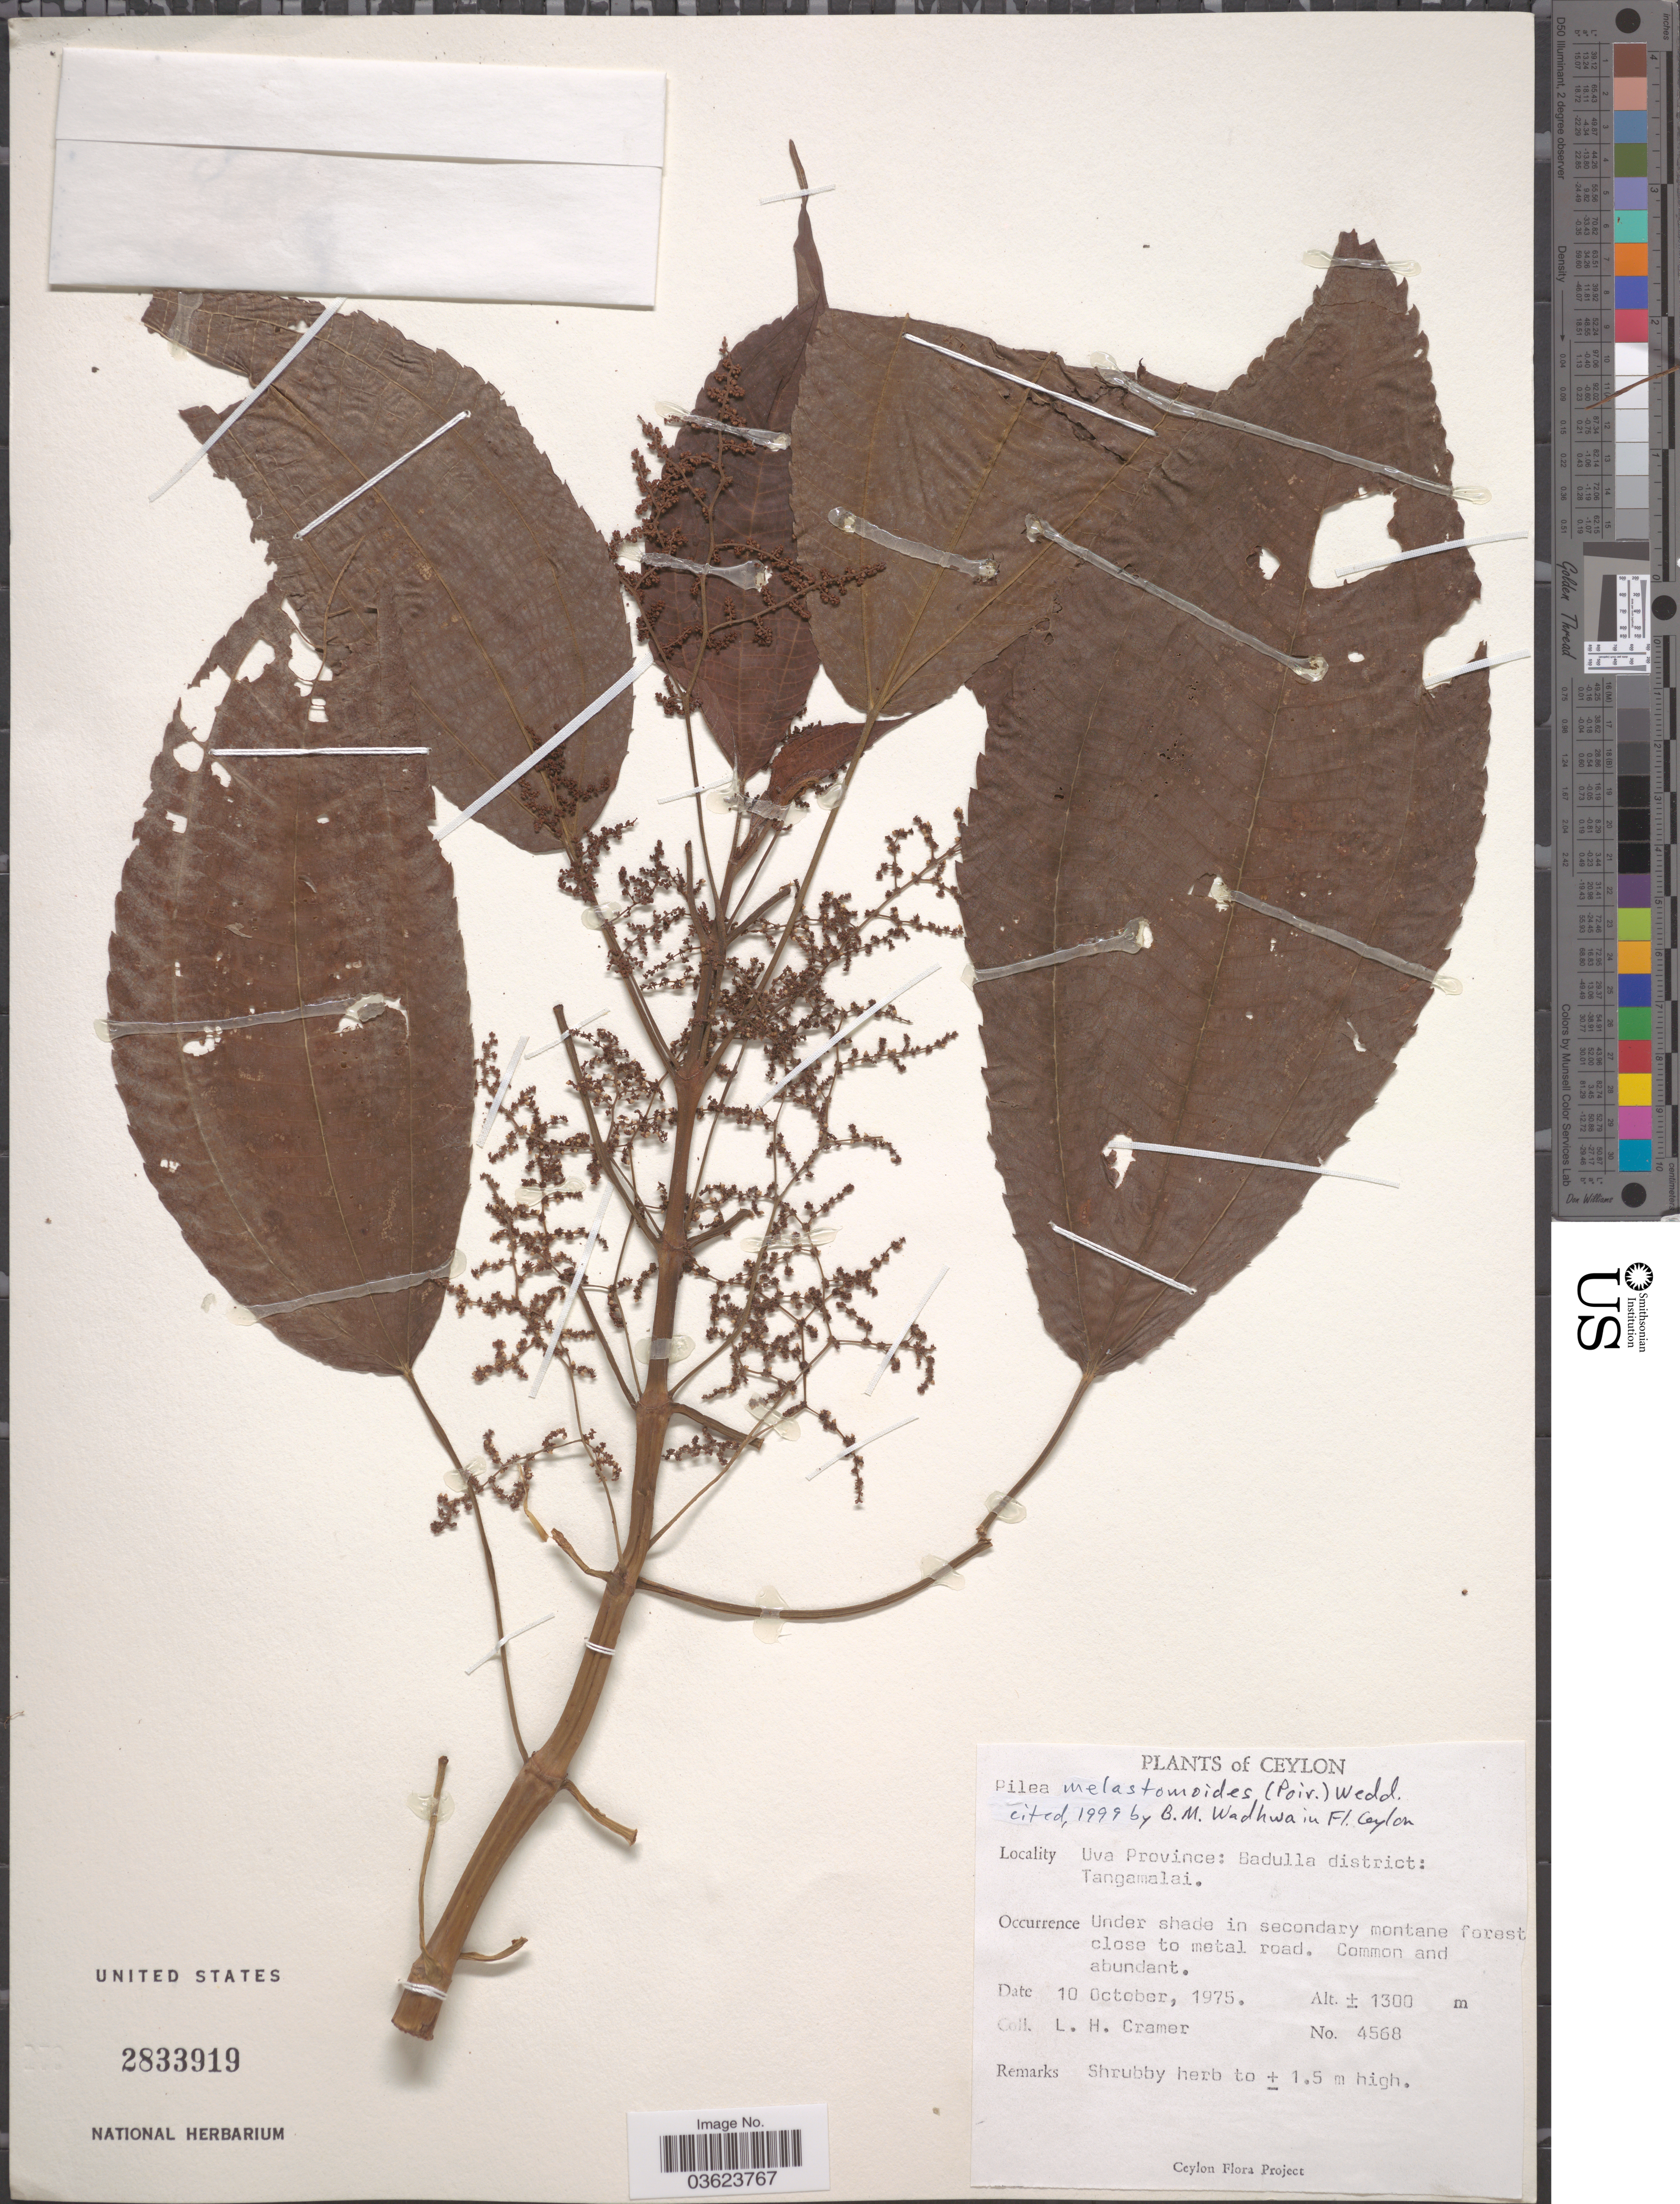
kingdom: Plantae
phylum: Tracheophyta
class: Magnoliopsida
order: Rosales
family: Urticaceae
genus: Pilea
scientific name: Pilea melastomoides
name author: (Spreng.) Urb.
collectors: L. H. Cramer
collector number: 4568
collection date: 1975-10-10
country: Sri Lanka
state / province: Uva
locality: Ceylon. Badulla District: Tangamalai. In secondary montane forest close to metal road.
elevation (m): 1300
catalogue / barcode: US 2833919